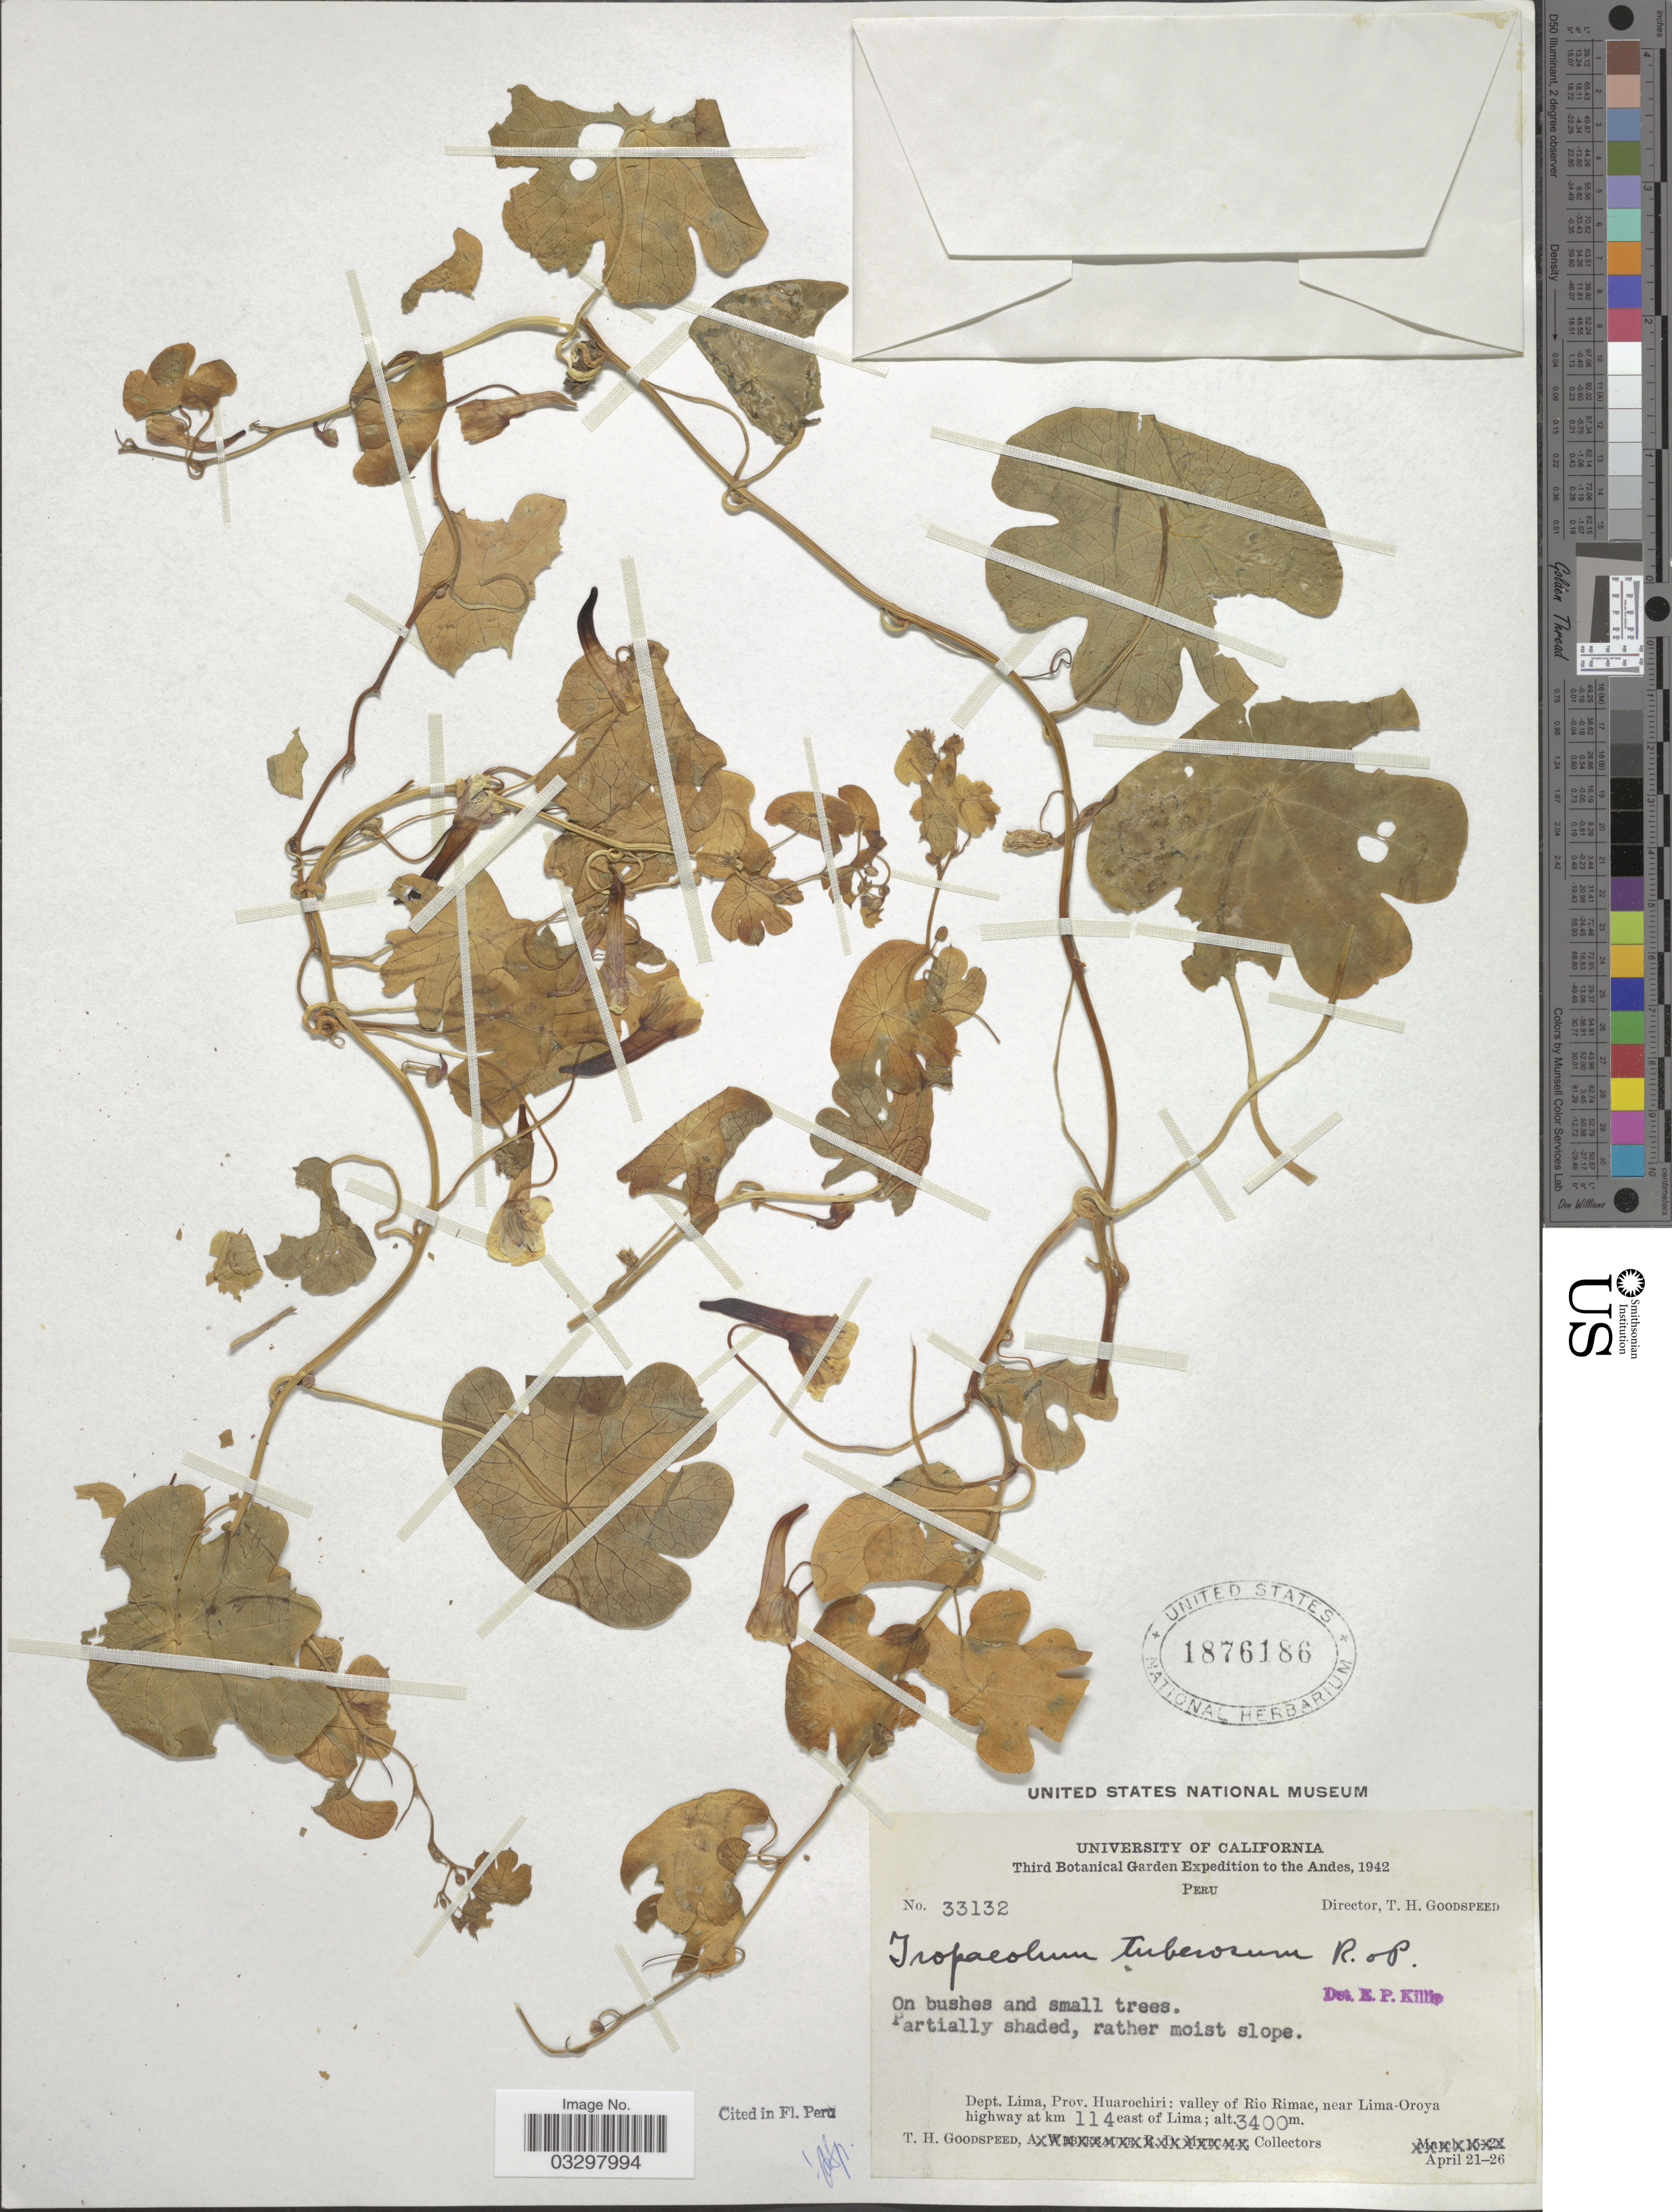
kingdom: Plantae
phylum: Tracheophyta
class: Magnoliopsida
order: Brassicales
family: Tropaeolaceae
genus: Tropaeolum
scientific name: Tropaeolum tuberosum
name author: Ruiz & Pav.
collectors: T. Goodspeed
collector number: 33132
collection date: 1942-04-21/1942-04-26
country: Peru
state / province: Lima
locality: Andes, Dept. Lima, Prov. Huarochiri: valley of Rio Rimac, near Lima-Oroya highway at km 114 east of Lima.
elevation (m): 3400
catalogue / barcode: US 1876186